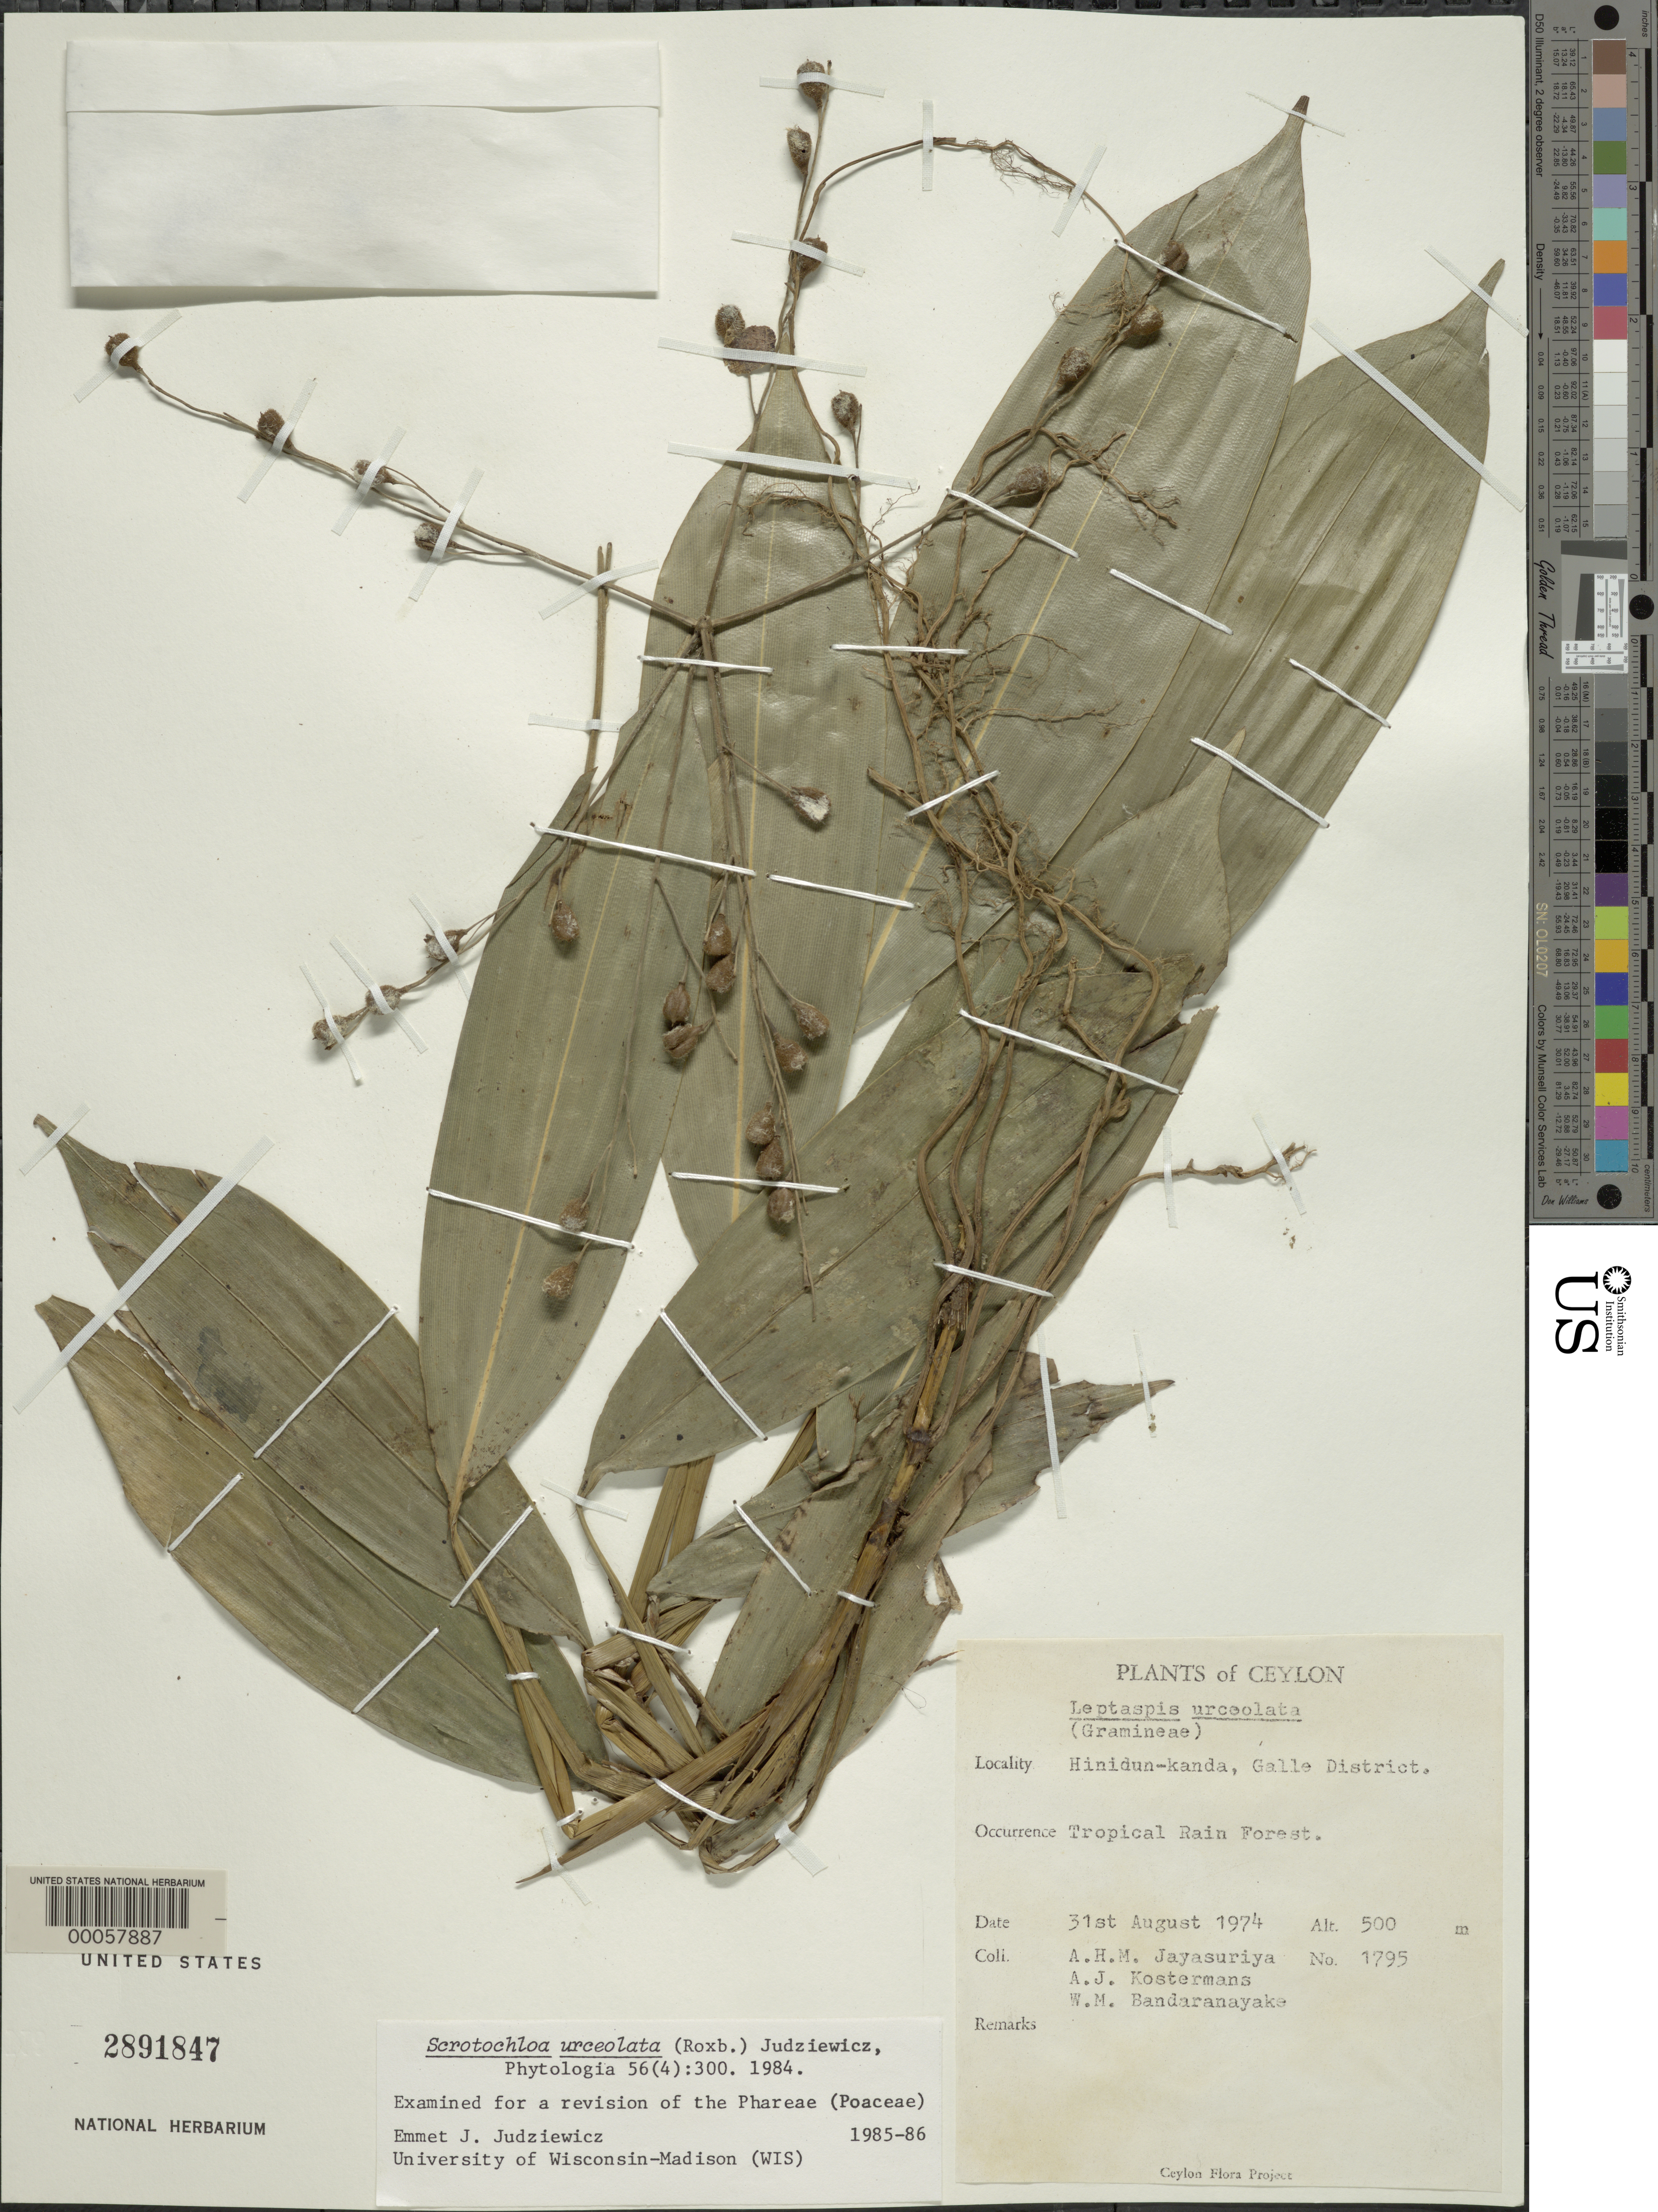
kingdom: Plantae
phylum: Tracheophyta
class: Liliopsida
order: Poales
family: Poaceae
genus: Scrotochloa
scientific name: Scrotochloa urceolata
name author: (Roxb.) Judz.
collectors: A. H. Jayasuriya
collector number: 1795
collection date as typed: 31 Aug 1974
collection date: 1974-08-31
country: Sri Lanka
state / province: Southern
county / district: Galle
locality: Hinidun-Kanda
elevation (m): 500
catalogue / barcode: US 2891847